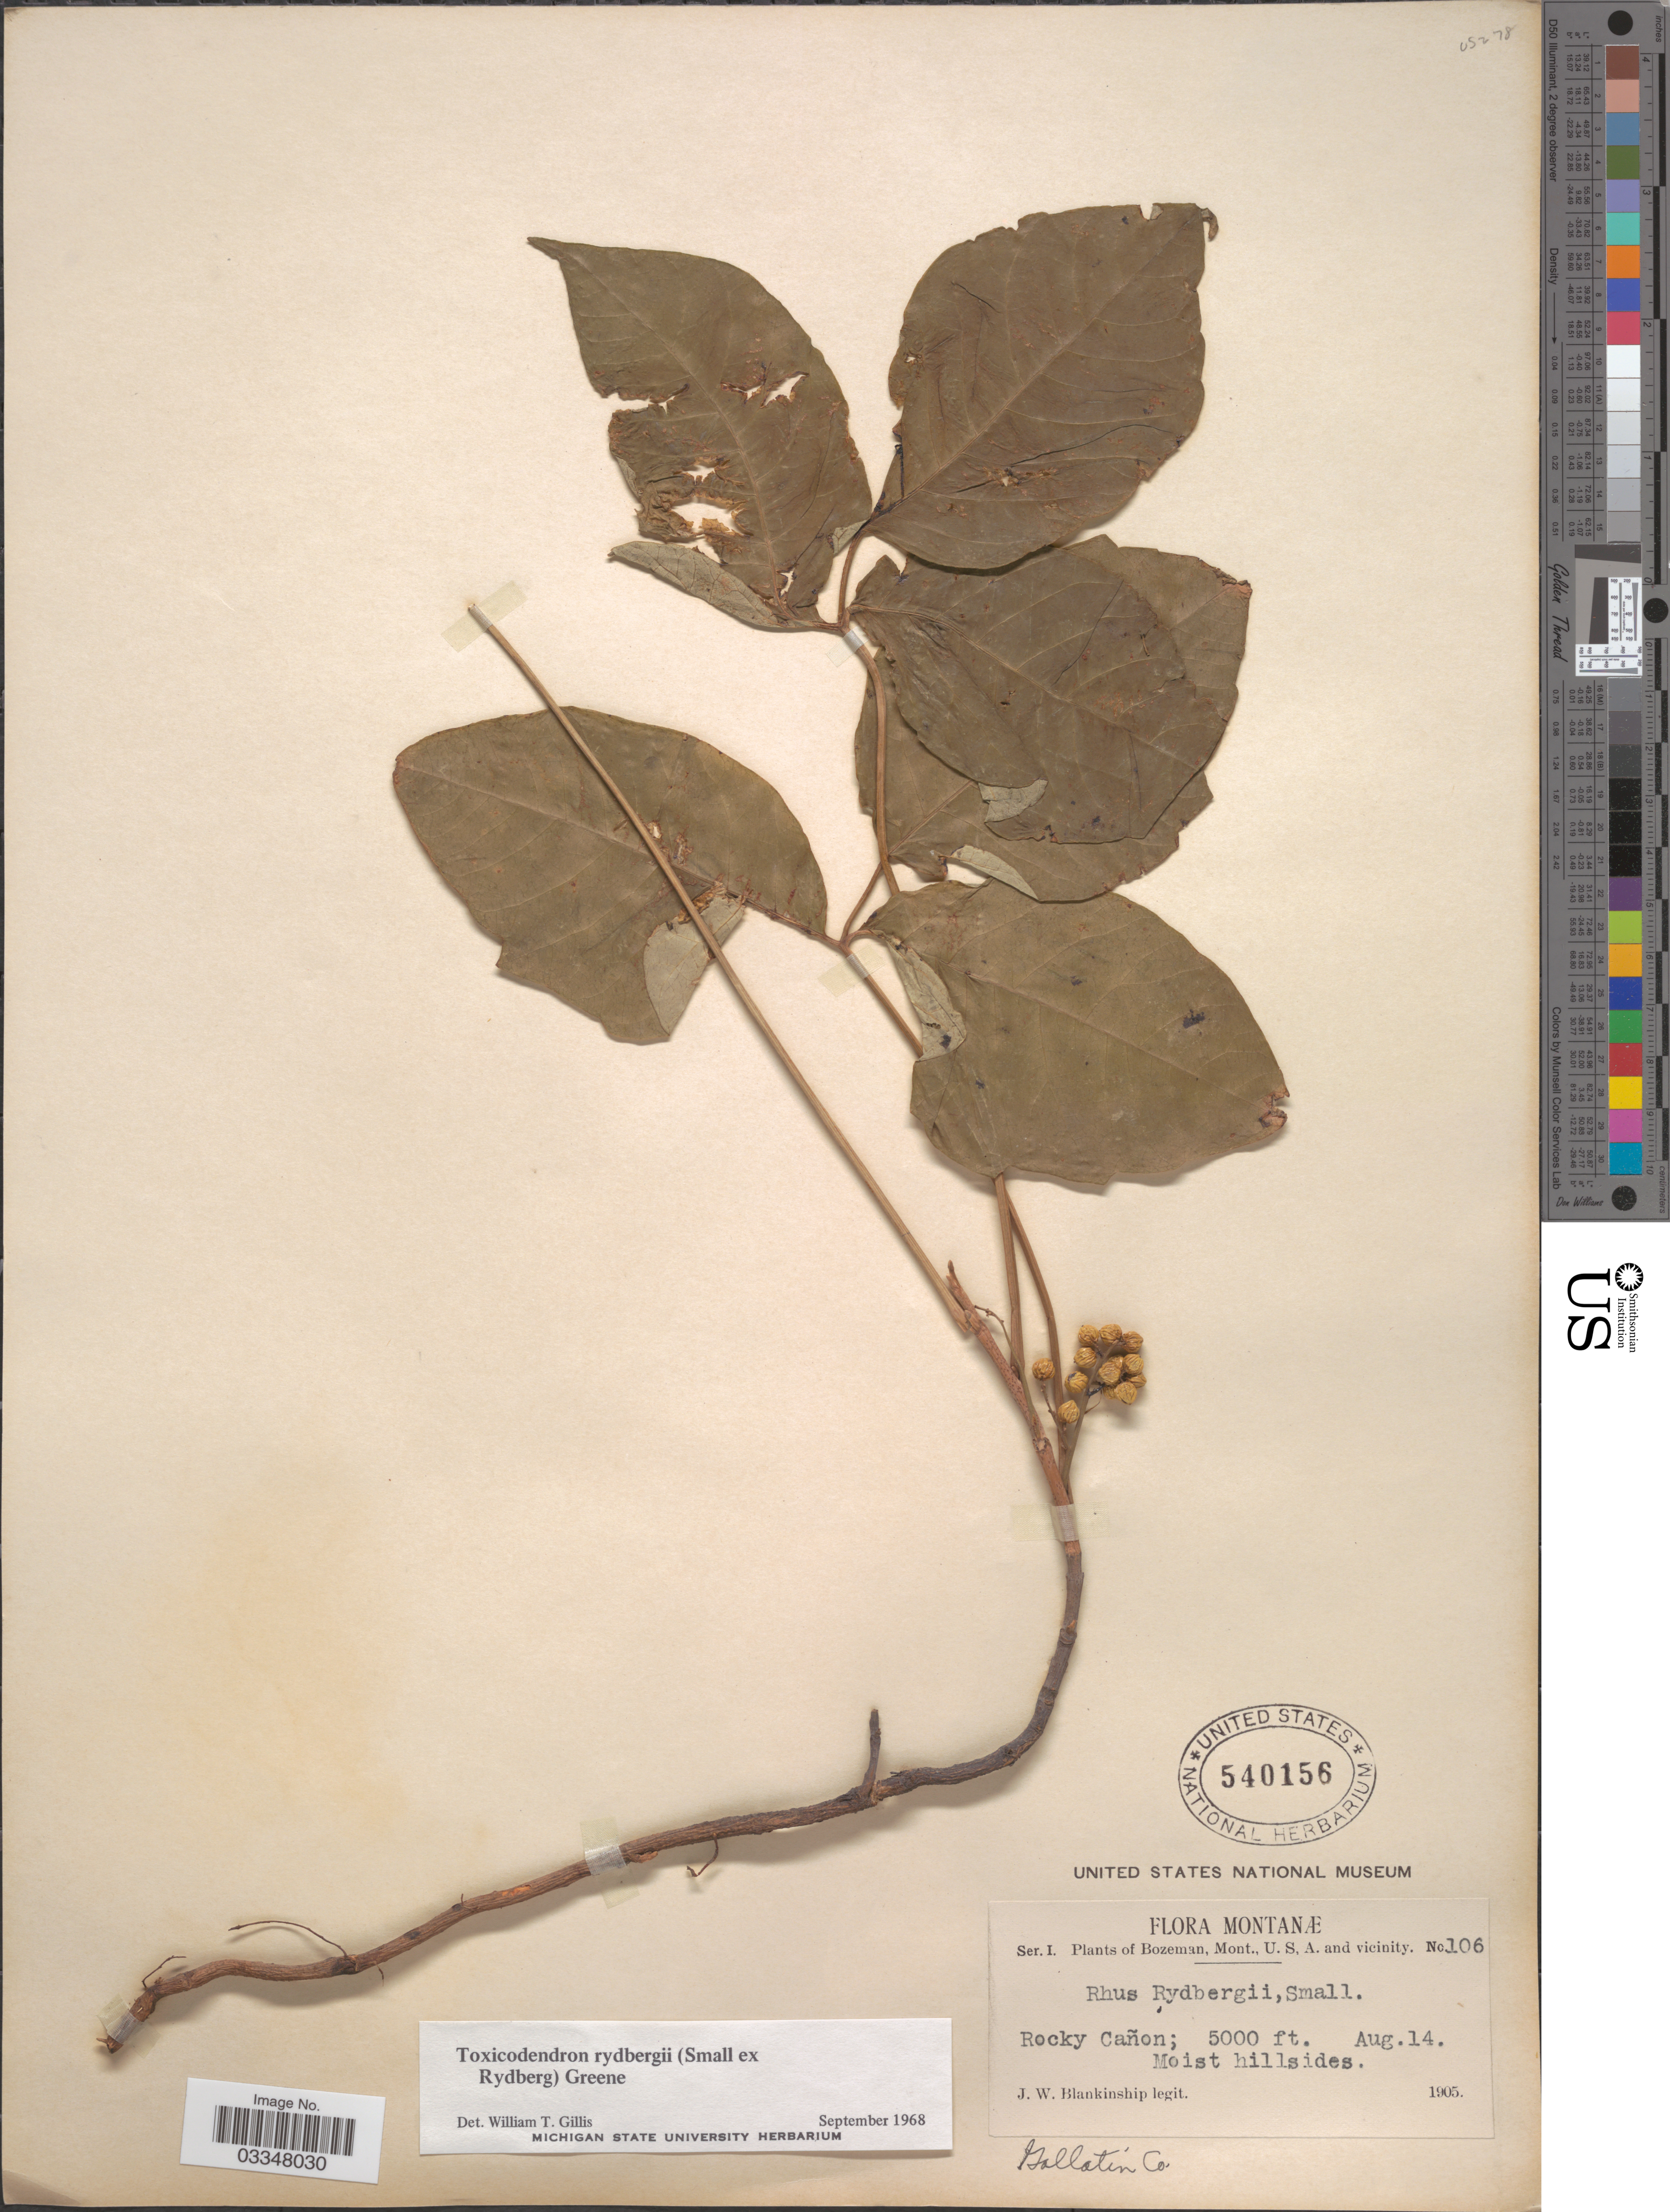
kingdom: Plantae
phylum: Tracheophyta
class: Magnoliopsida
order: Sapindales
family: Anacardiaceae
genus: Toxicodendron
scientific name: Toxicodendron radicans subsp. rydbergii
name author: (Small & Rydb.) Á. Löve & D. Löve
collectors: J. W. Blankinship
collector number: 106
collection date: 1905-08-14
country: United States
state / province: Montana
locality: Bozeman, U. S. A. and vicinity. Rocky Cañon. Gallatin Co.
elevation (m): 1524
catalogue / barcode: US 540156